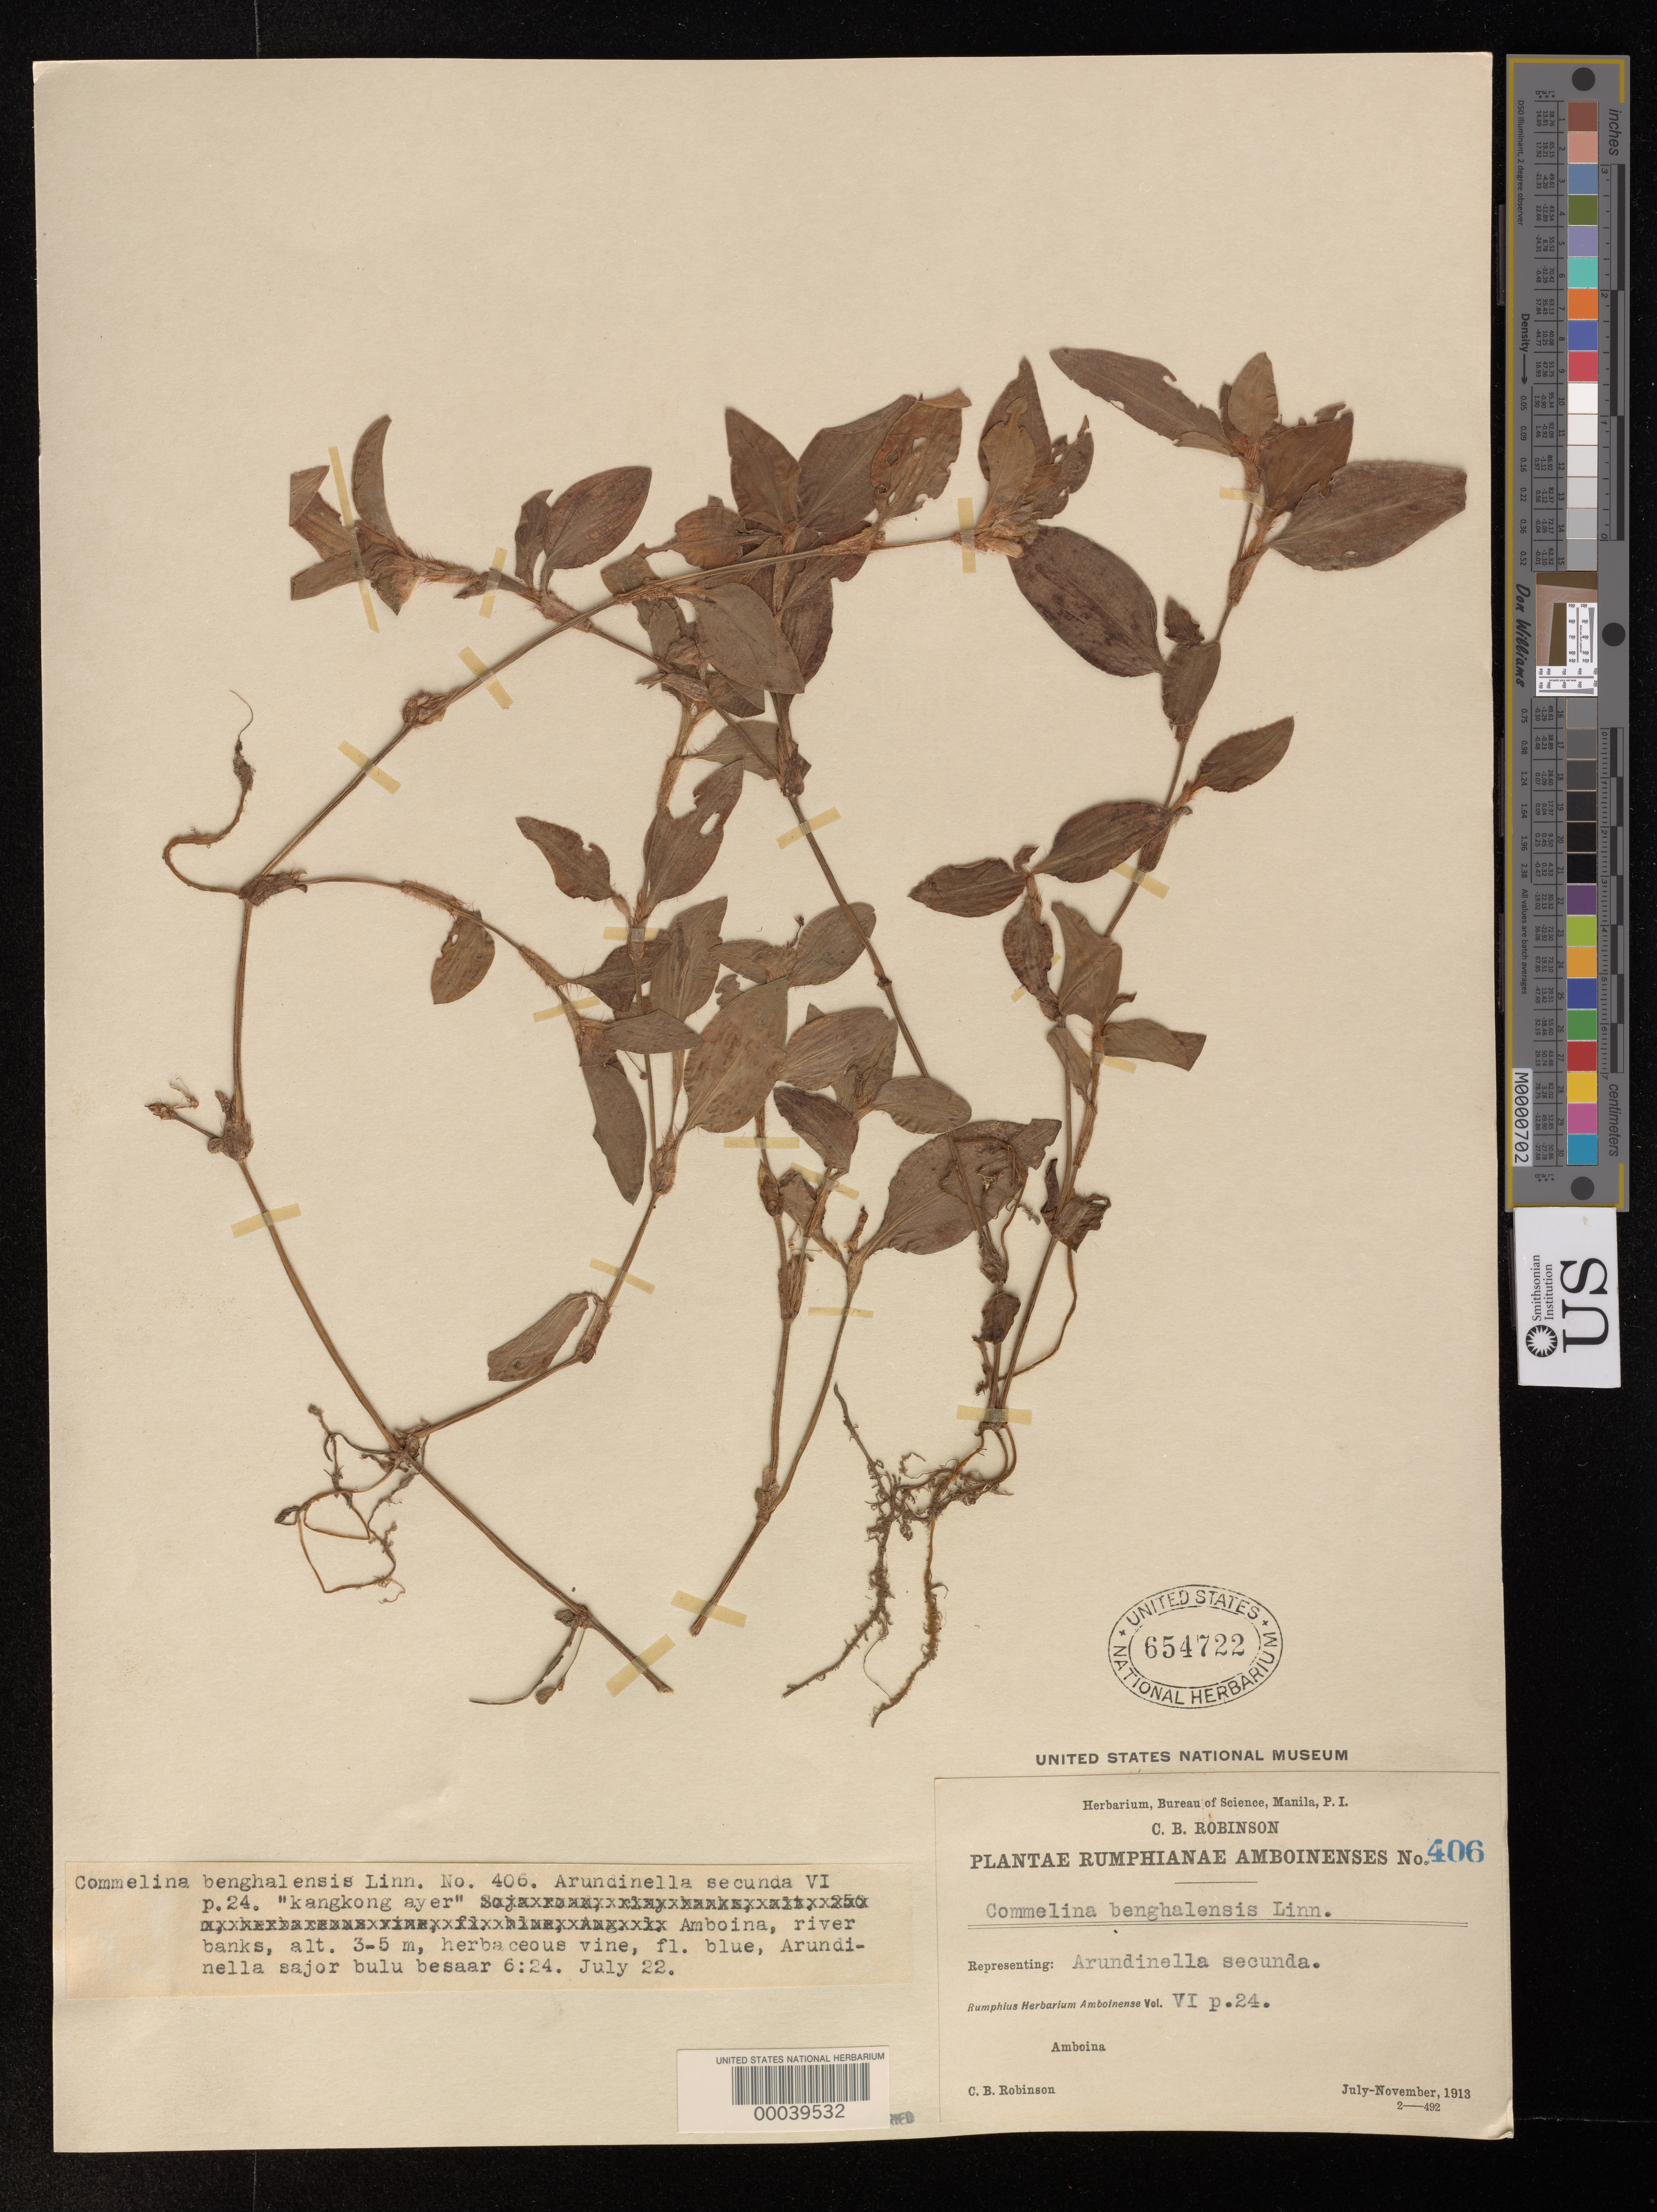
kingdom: Plantae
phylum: Tracheophyta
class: Liliopsida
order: Commelinales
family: Commelinaceae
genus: Commelina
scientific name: Commelina benghalensis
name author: L.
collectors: C. Robinson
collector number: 406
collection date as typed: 22 Jul 1913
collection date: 1913-07-22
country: Indonesia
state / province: Maluku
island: Amboina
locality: Amboina [Moluccas]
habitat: Riverbanks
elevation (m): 3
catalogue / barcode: US 654722